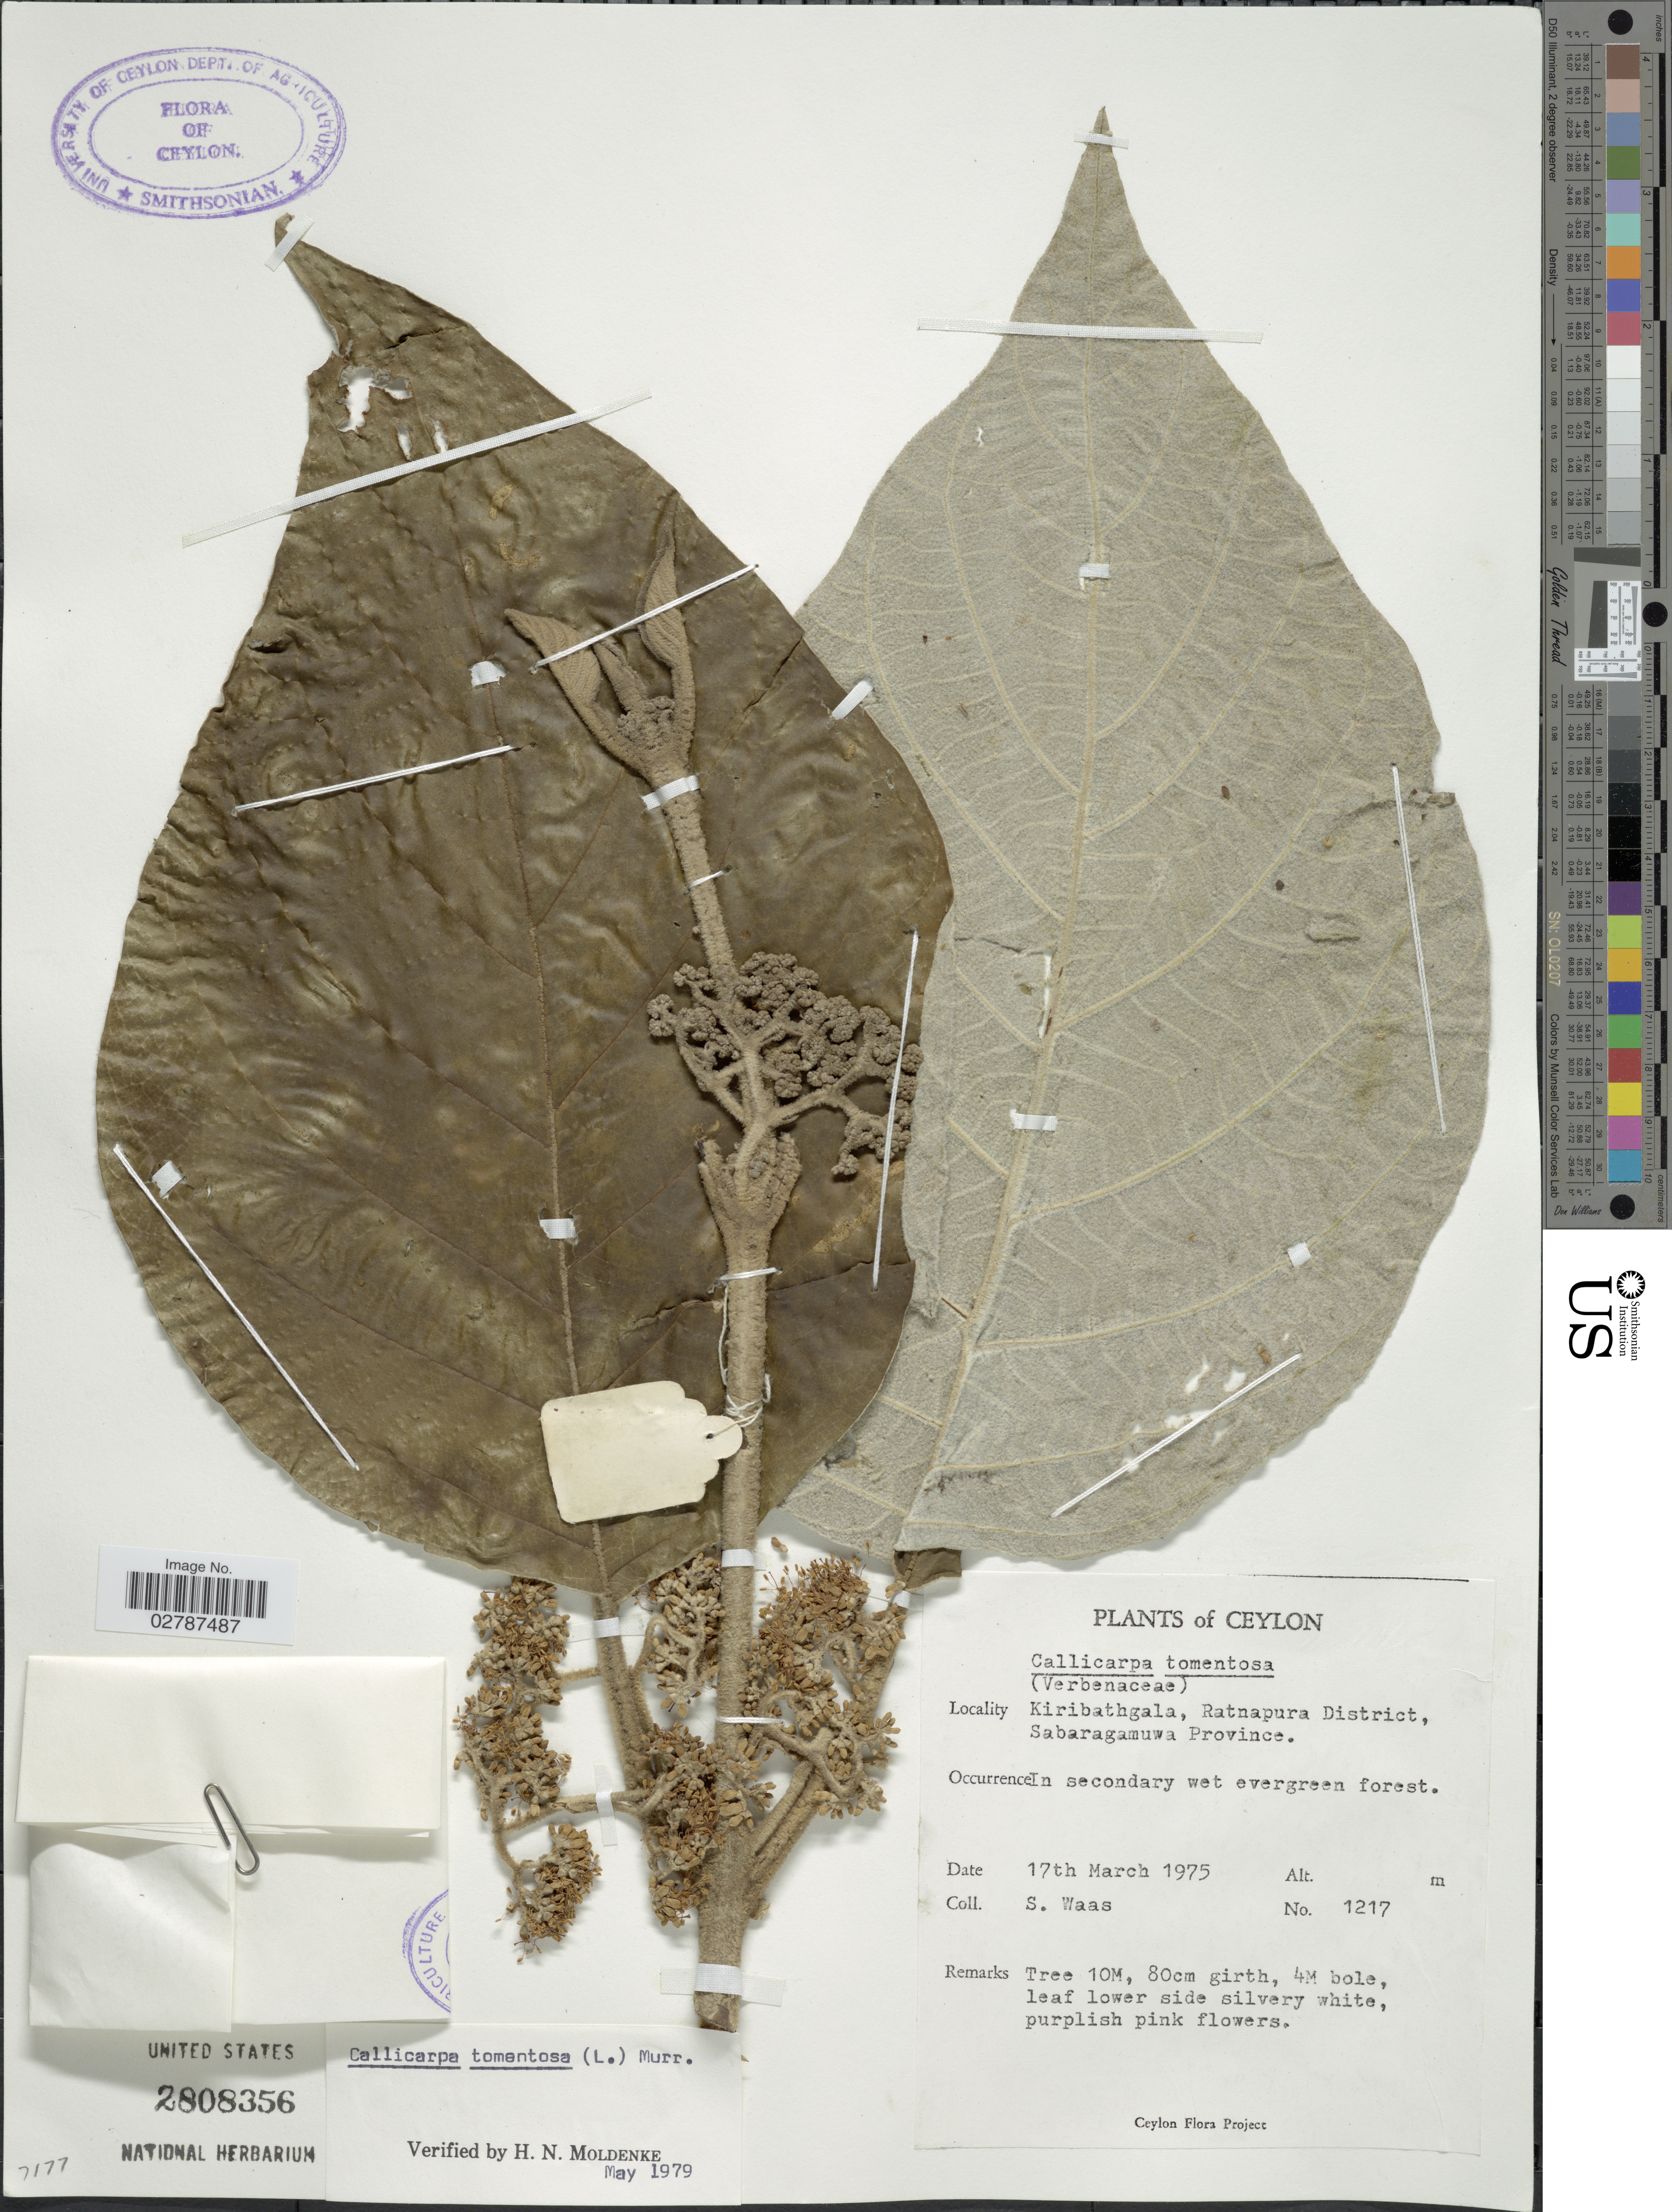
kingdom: Plantae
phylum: Tracheophyta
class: Magnoliopsida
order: Lamiales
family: Lamiaceae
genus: Callicarpa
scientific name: Callicarpa tomentosa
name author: (L.) L.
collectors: S. Waas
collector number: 1217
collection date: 1975-03-17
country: Sri Lanka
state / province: Sabaragamuwa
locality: Ceylon. Kiribathgala, Ratnapura District. Sabaragamuwa Province.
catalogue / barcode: US 2808356